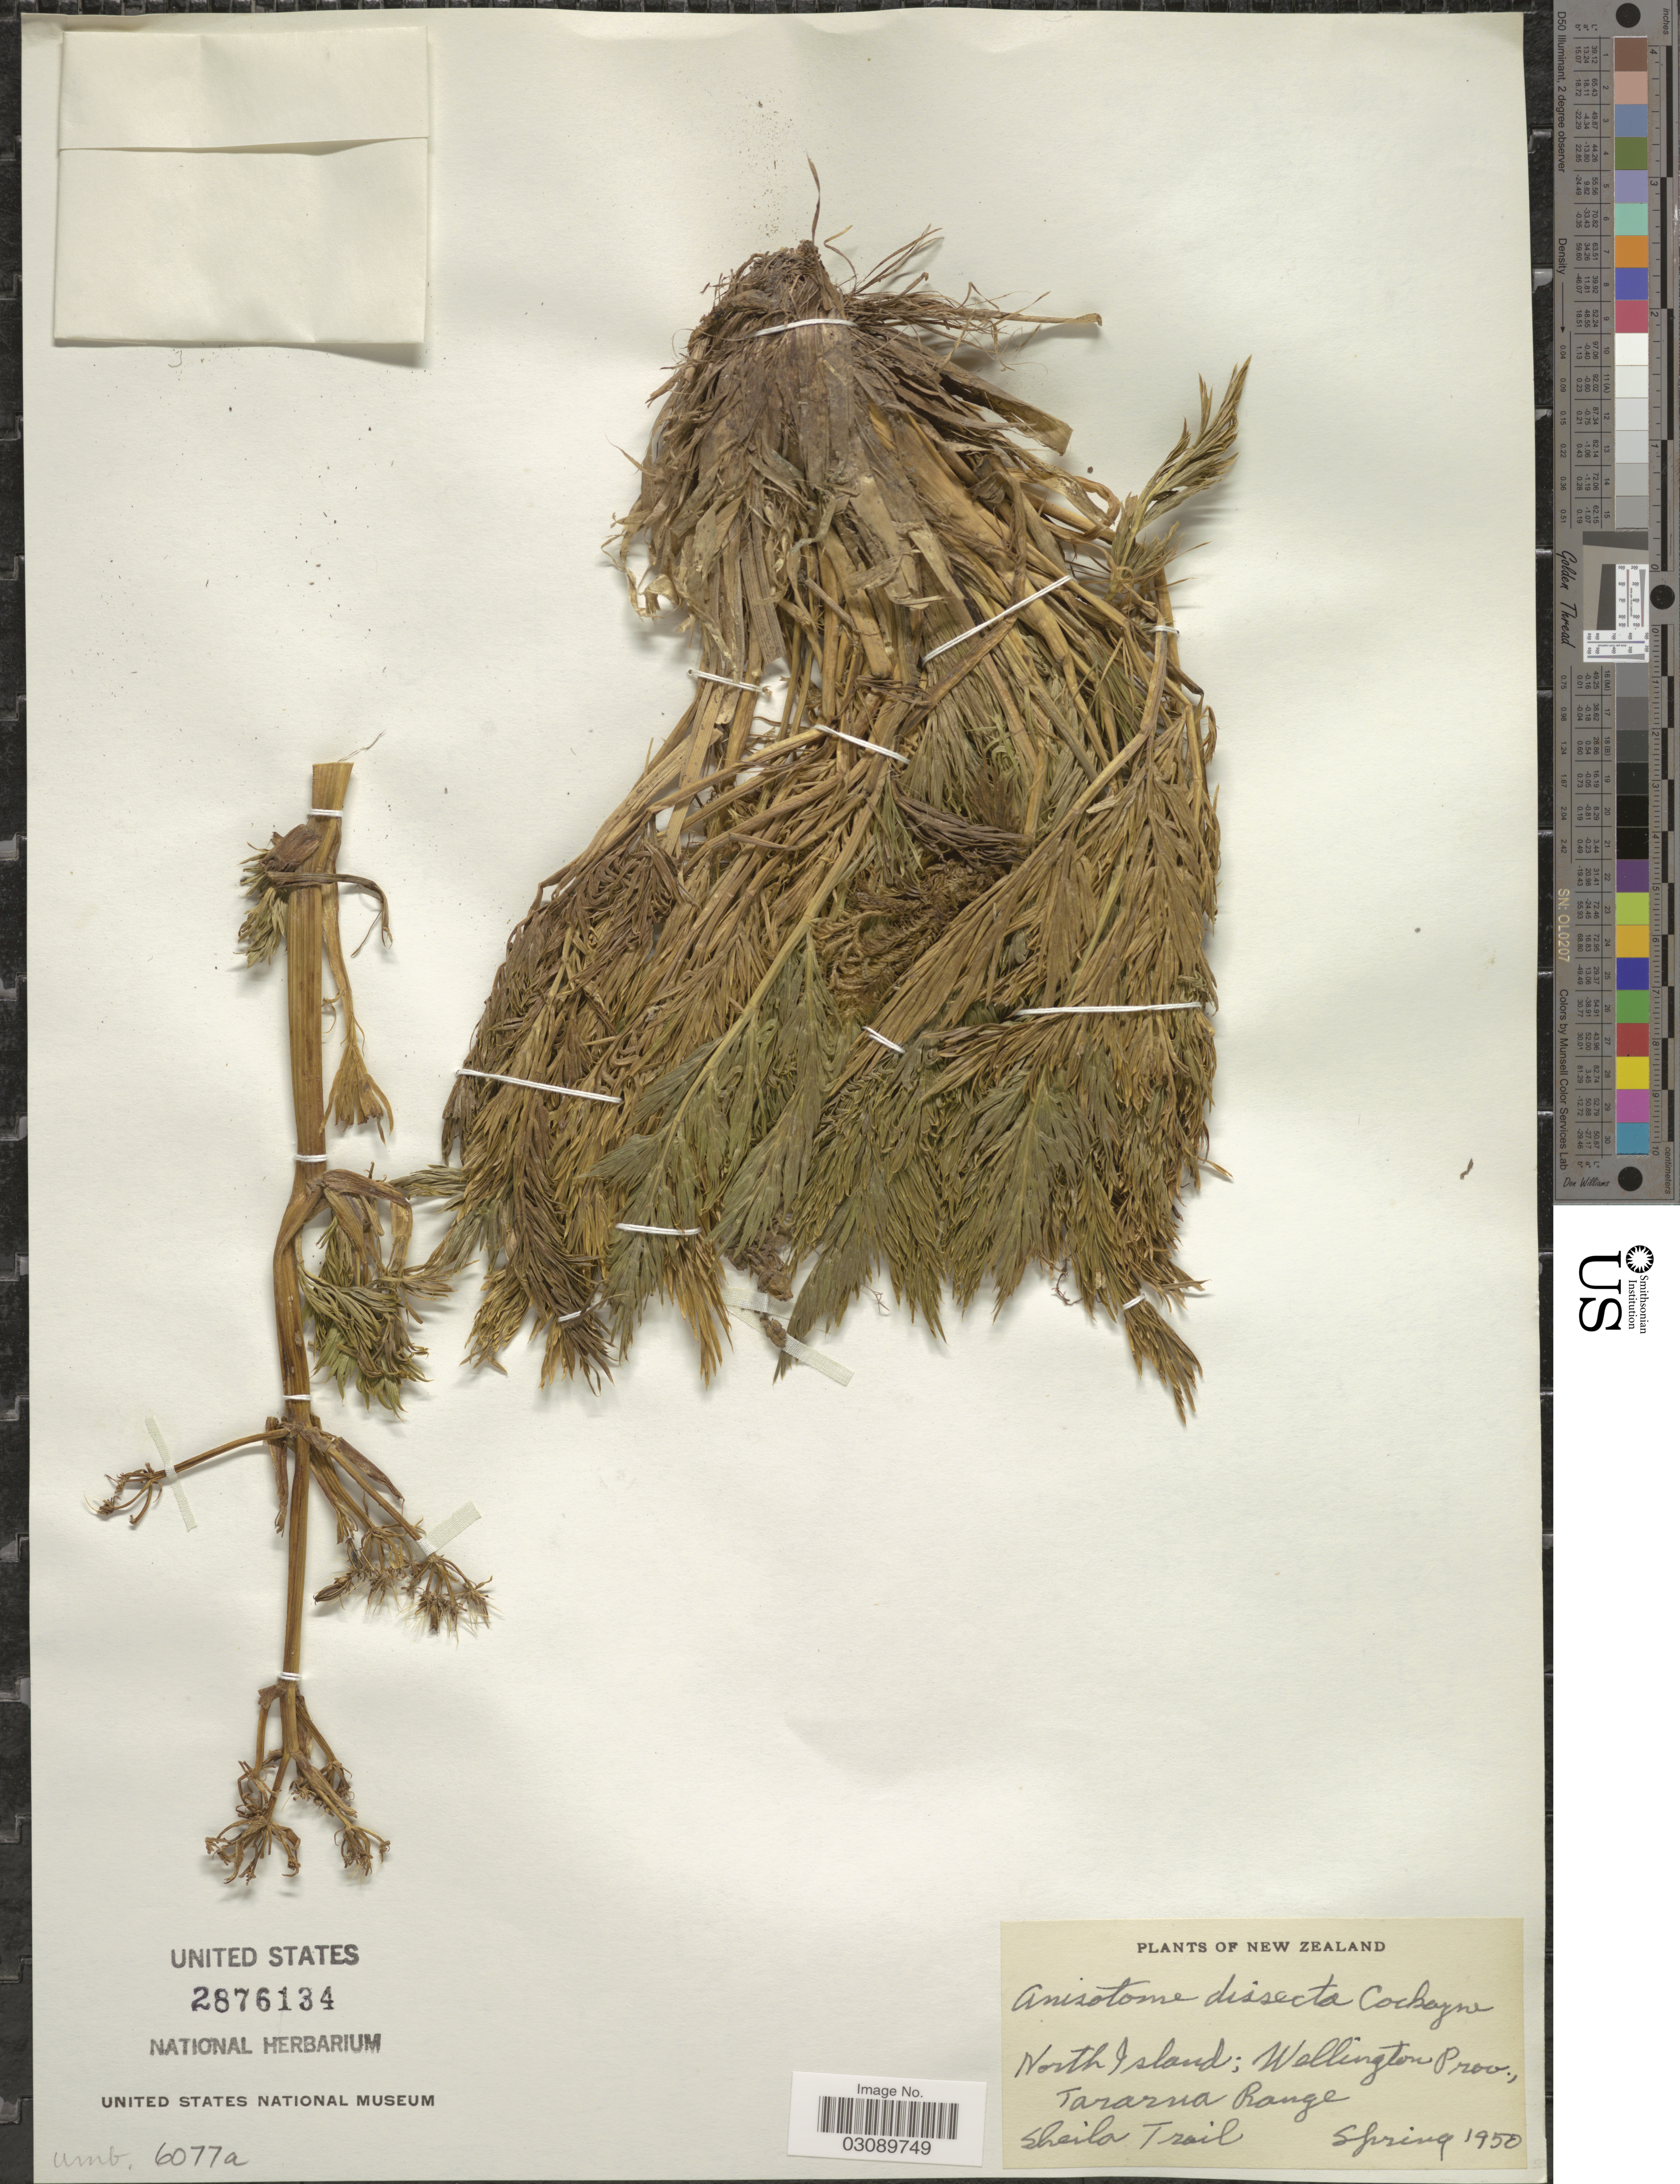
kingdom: Plantae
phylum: Tracheophyta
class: Magnoliopsida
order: Apiales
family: Apiaceae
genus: Anisotome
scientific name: Anisotome dissecta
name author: (Kirk) Cockayne ex Cheeseman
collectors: S. Trail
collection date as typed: Spring 1950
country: New Zealand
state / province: Wellington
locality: North Island; Tararua Range.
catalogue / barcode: US 2876134